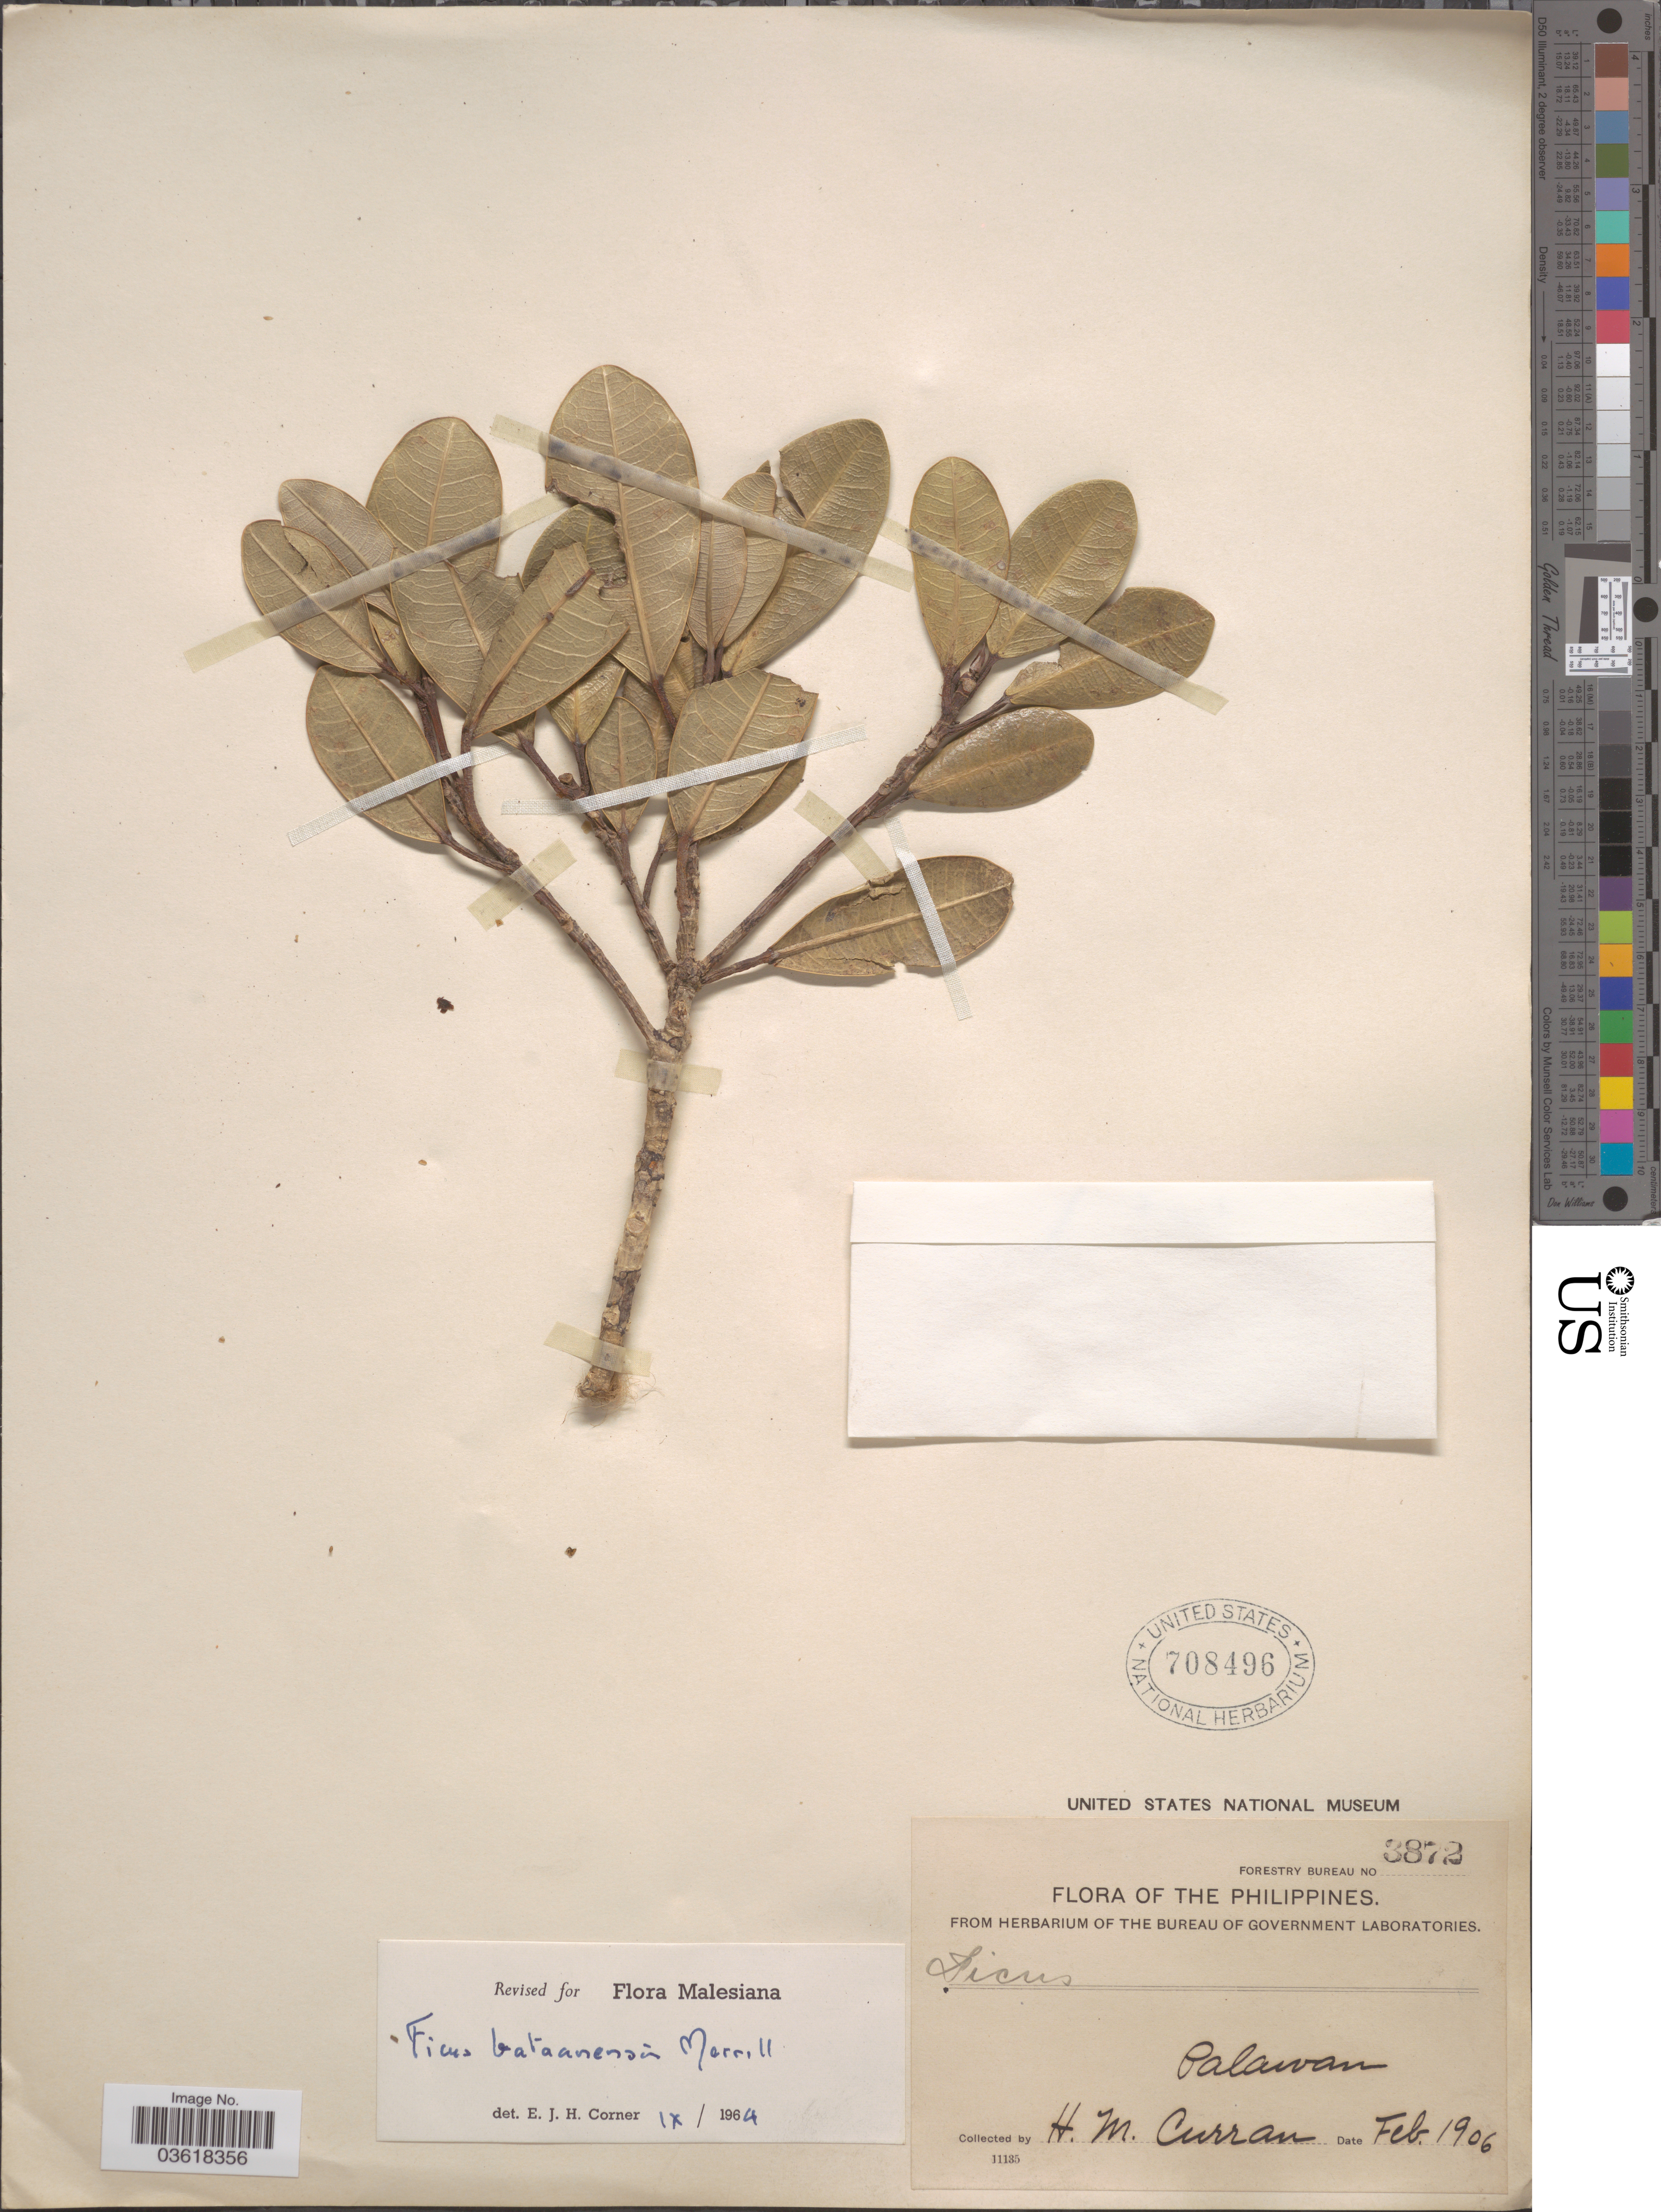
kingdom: Plantae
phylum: Tracheophyta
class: Magnoliopsida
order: Rosales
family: Moraceae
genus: Ficus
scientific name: Ficus bataanensis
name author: Merr.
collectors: H. M. Curran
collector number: Forestry Bureau 3872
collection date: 1906-02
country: Philippines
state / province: Mimaropa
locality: Palawan.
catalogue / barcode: US 708496